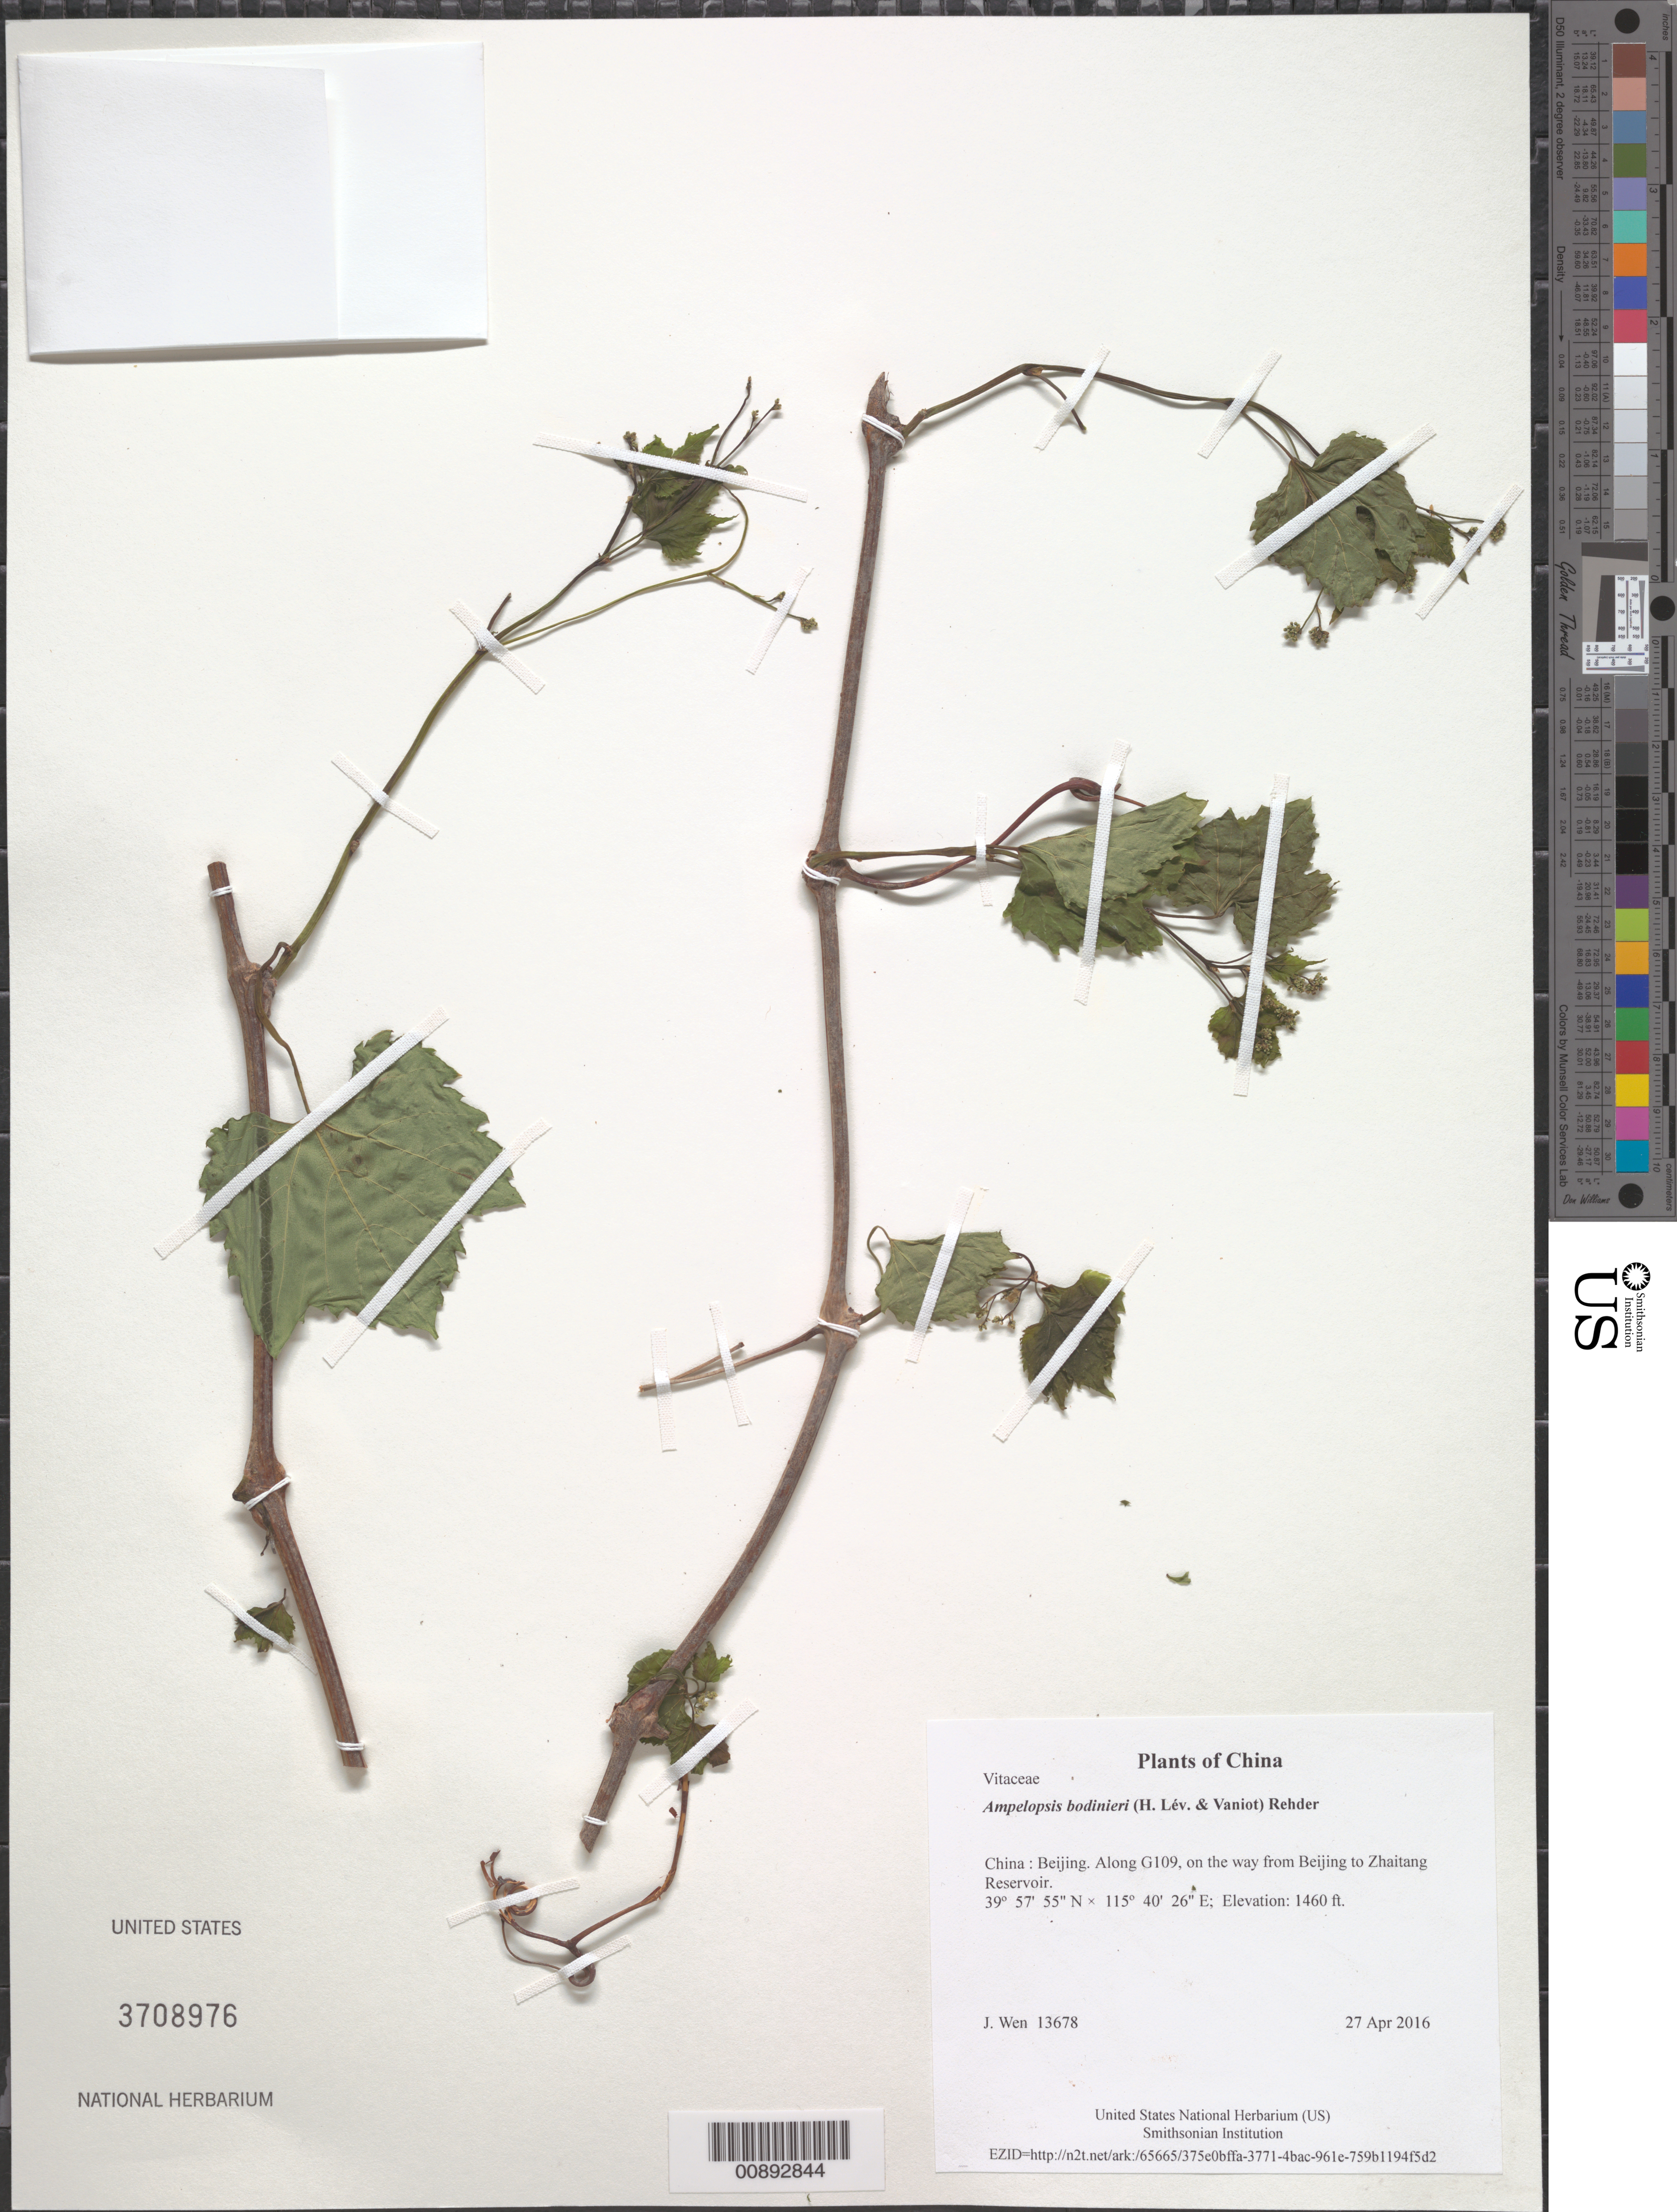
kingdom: Plantae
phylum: Tracheophyta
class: Magnoliopsida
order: Vitales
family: Vitaceae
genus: Ampelopsis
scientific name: Ampelopsis bodinieri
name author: (H. Lév. & Vaniot) Rehder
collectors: J. Wen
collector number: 13678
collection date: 2016-04-27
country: China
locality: Beijing. Along G109, on the way from Beijing to Zhaitang Reservoir.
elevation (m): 445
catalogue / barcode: US 3708976